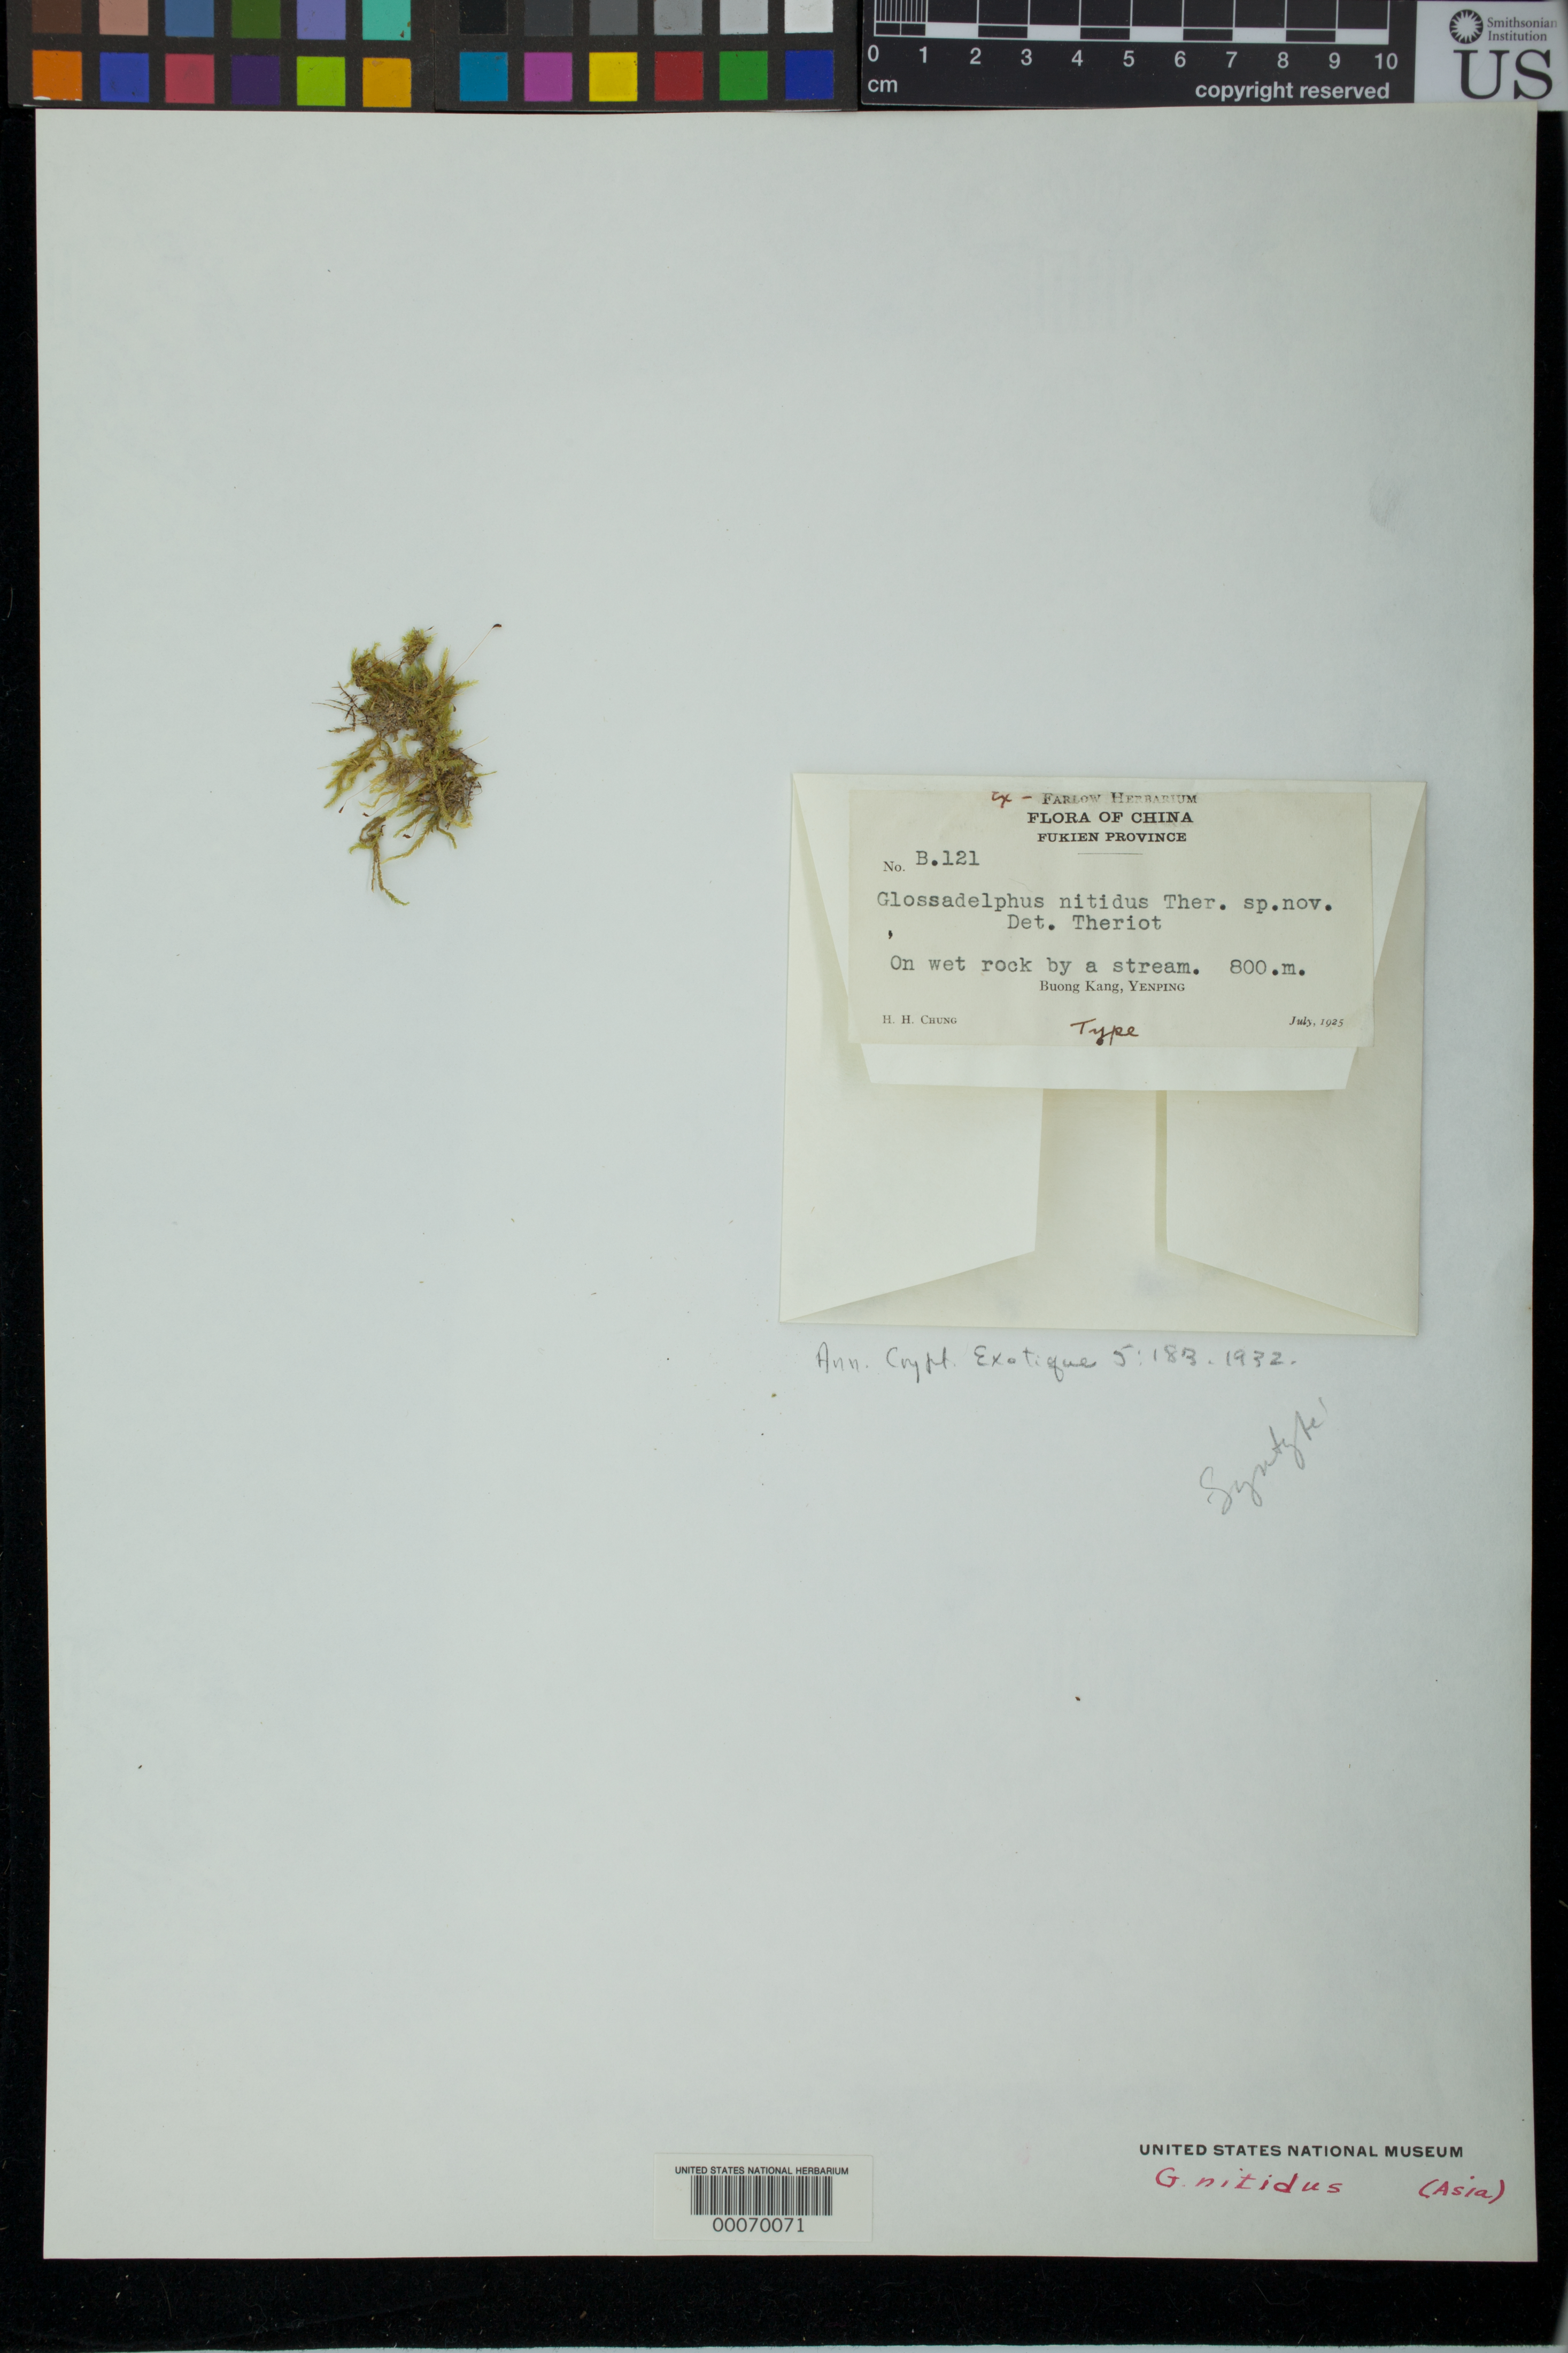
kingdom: Plantae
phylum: Bryophyta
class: Bryopsida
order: Hypnales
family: Hypnaceae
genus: Glossadelphus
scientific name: Glossadelphus nitidus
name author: Thér.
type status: Syntype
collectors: H. Chung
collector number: B121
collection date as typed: Jul 1925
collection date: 1925-07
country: China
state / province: Fujian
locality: Yenping, Buong Kang.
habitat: On wet rock by a stream.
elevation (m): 800